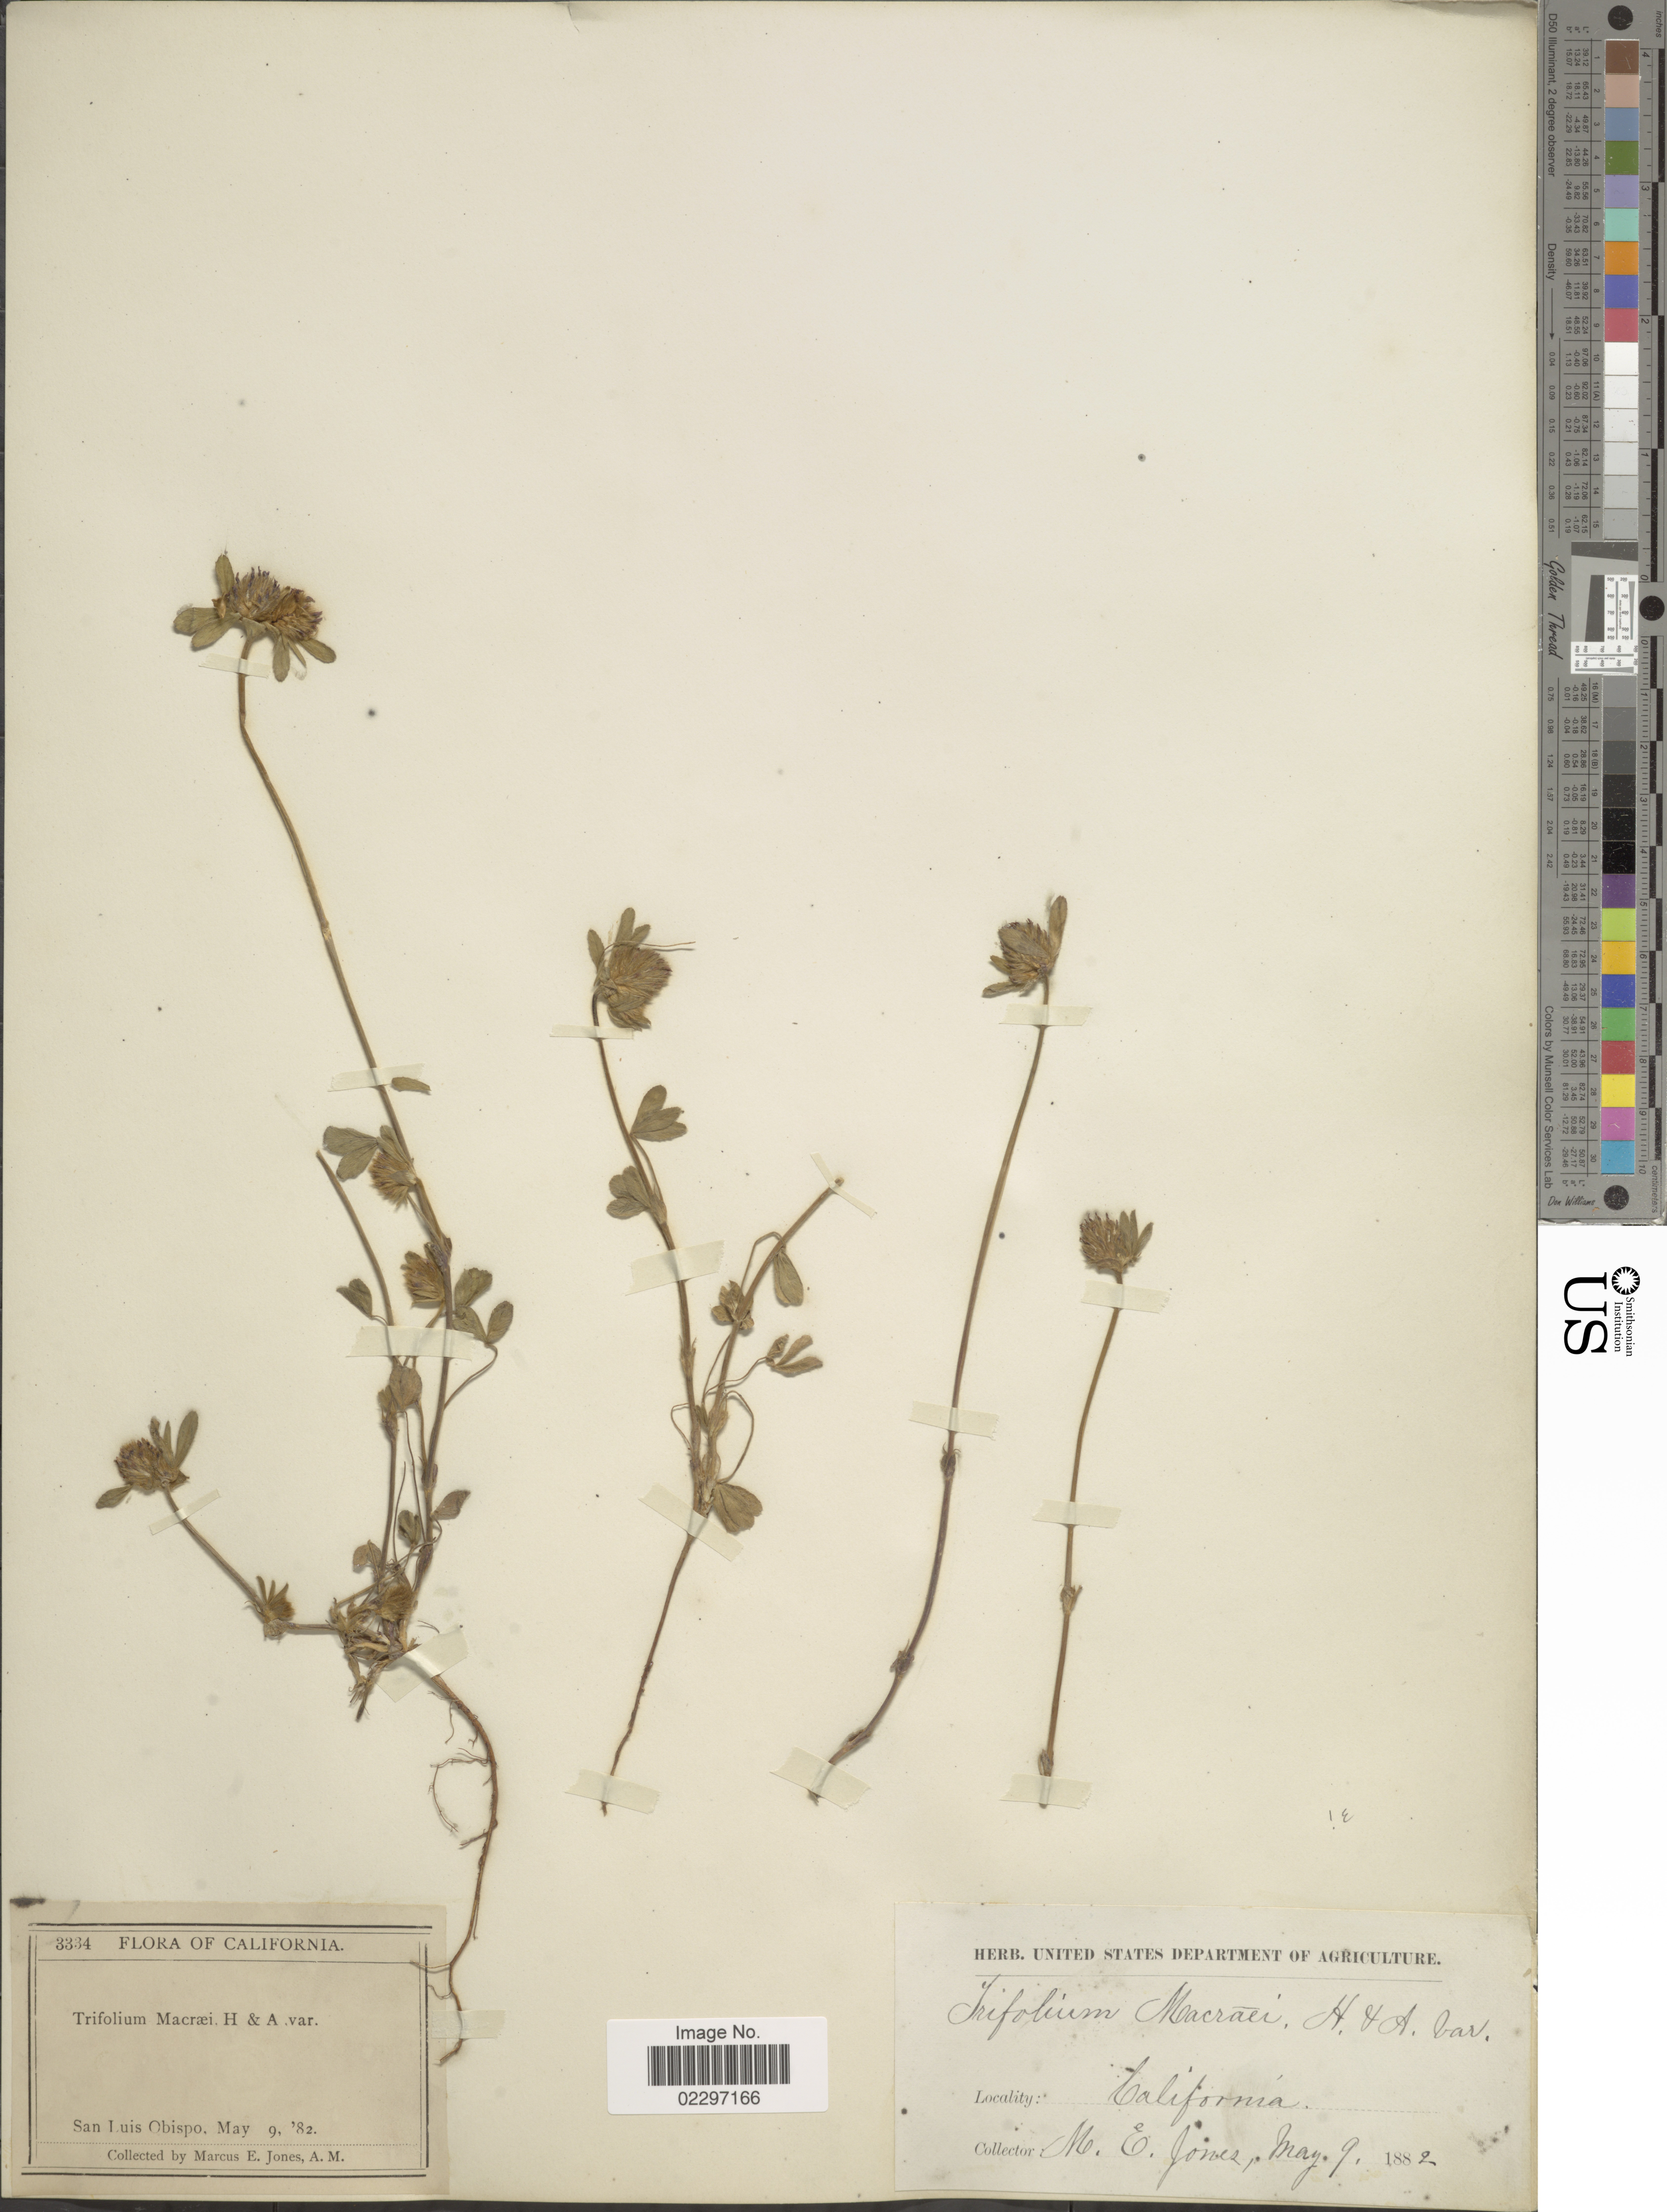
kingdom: Plantae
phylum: Tracheophyta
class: Magnoliopsida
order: Fabales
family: Fabaceae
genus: Trifolium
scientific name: Trifolium macraei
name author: Hook. & Arn.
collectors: M. E. Jones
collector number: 3334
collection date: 1882-05-09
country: United States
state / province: California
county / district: San Luis Obispo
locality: San Luis Obispo